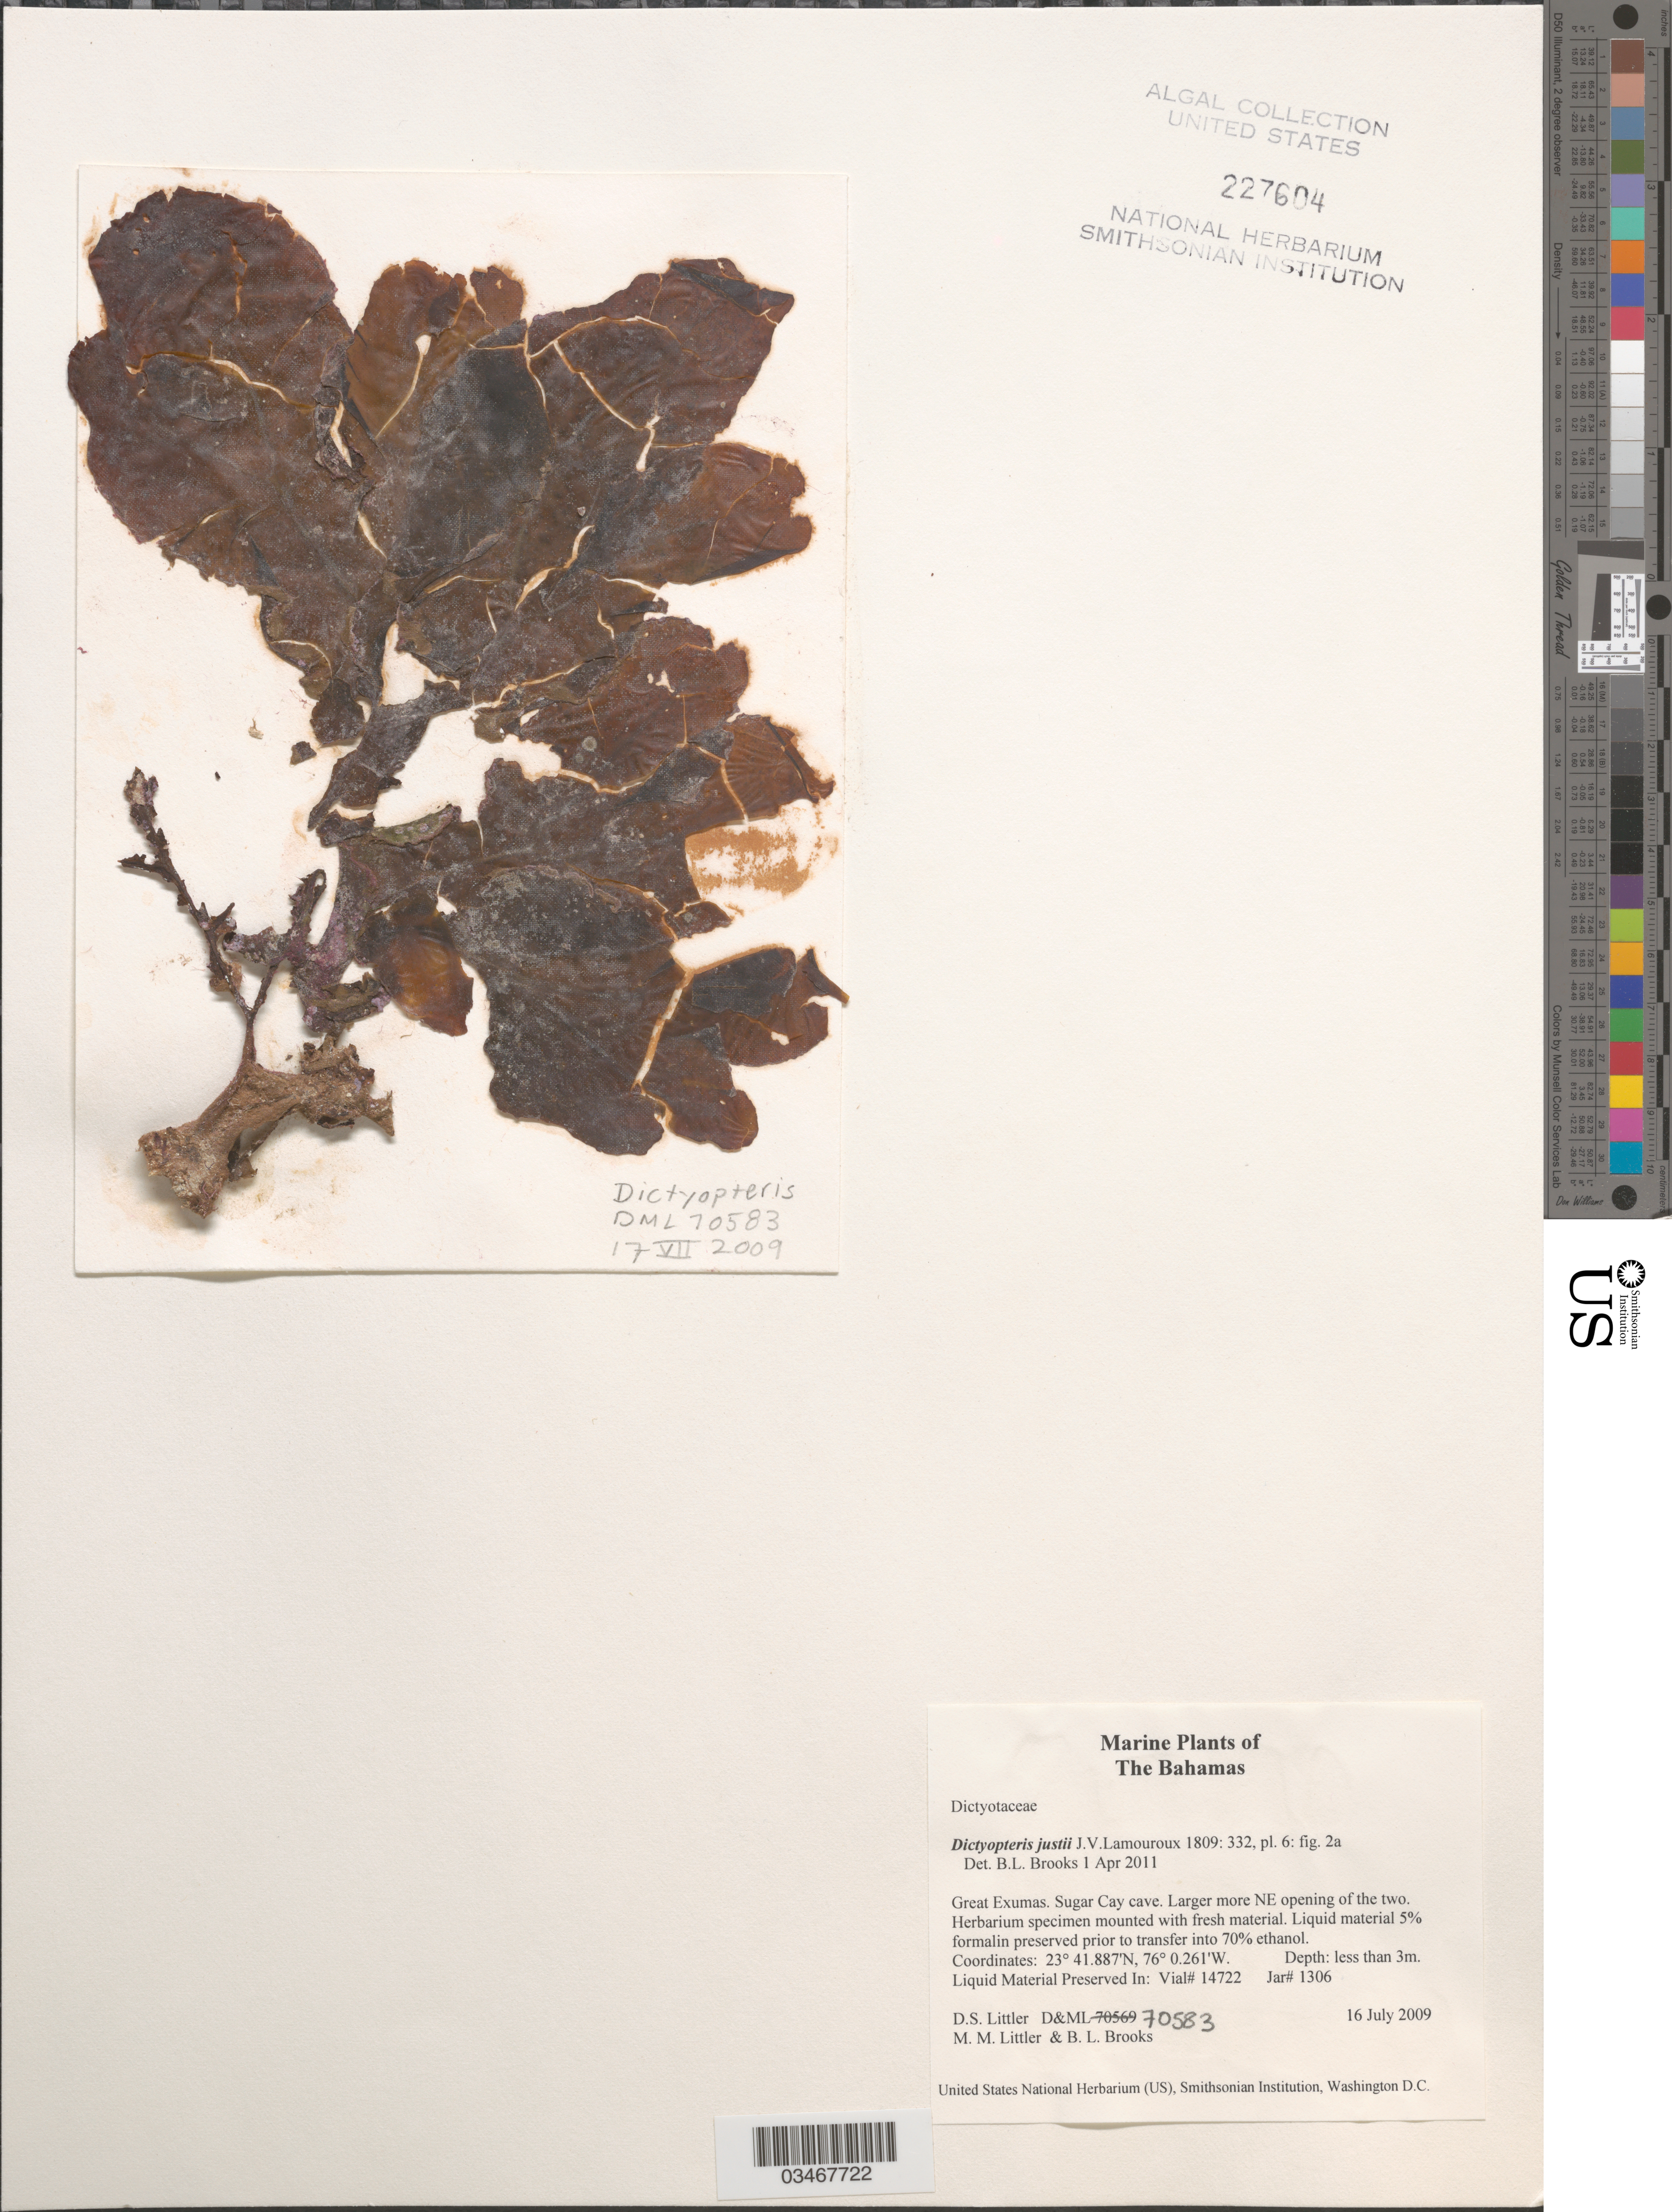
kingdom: Chromista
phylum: Ochrophyta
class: Phaeophyceae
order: Dictyotales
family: Dictyotaceae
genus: Dictyopteris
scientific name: Dictyopteris sp.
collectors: D. S. Littler & M. M. Littler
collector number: D&ML 70583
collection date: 2009-07-17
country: Bahamas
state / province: Exuma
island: Sugar Cay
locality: Exumas. Sugar Cay. Blue Holes. NE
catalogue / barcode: US 227604